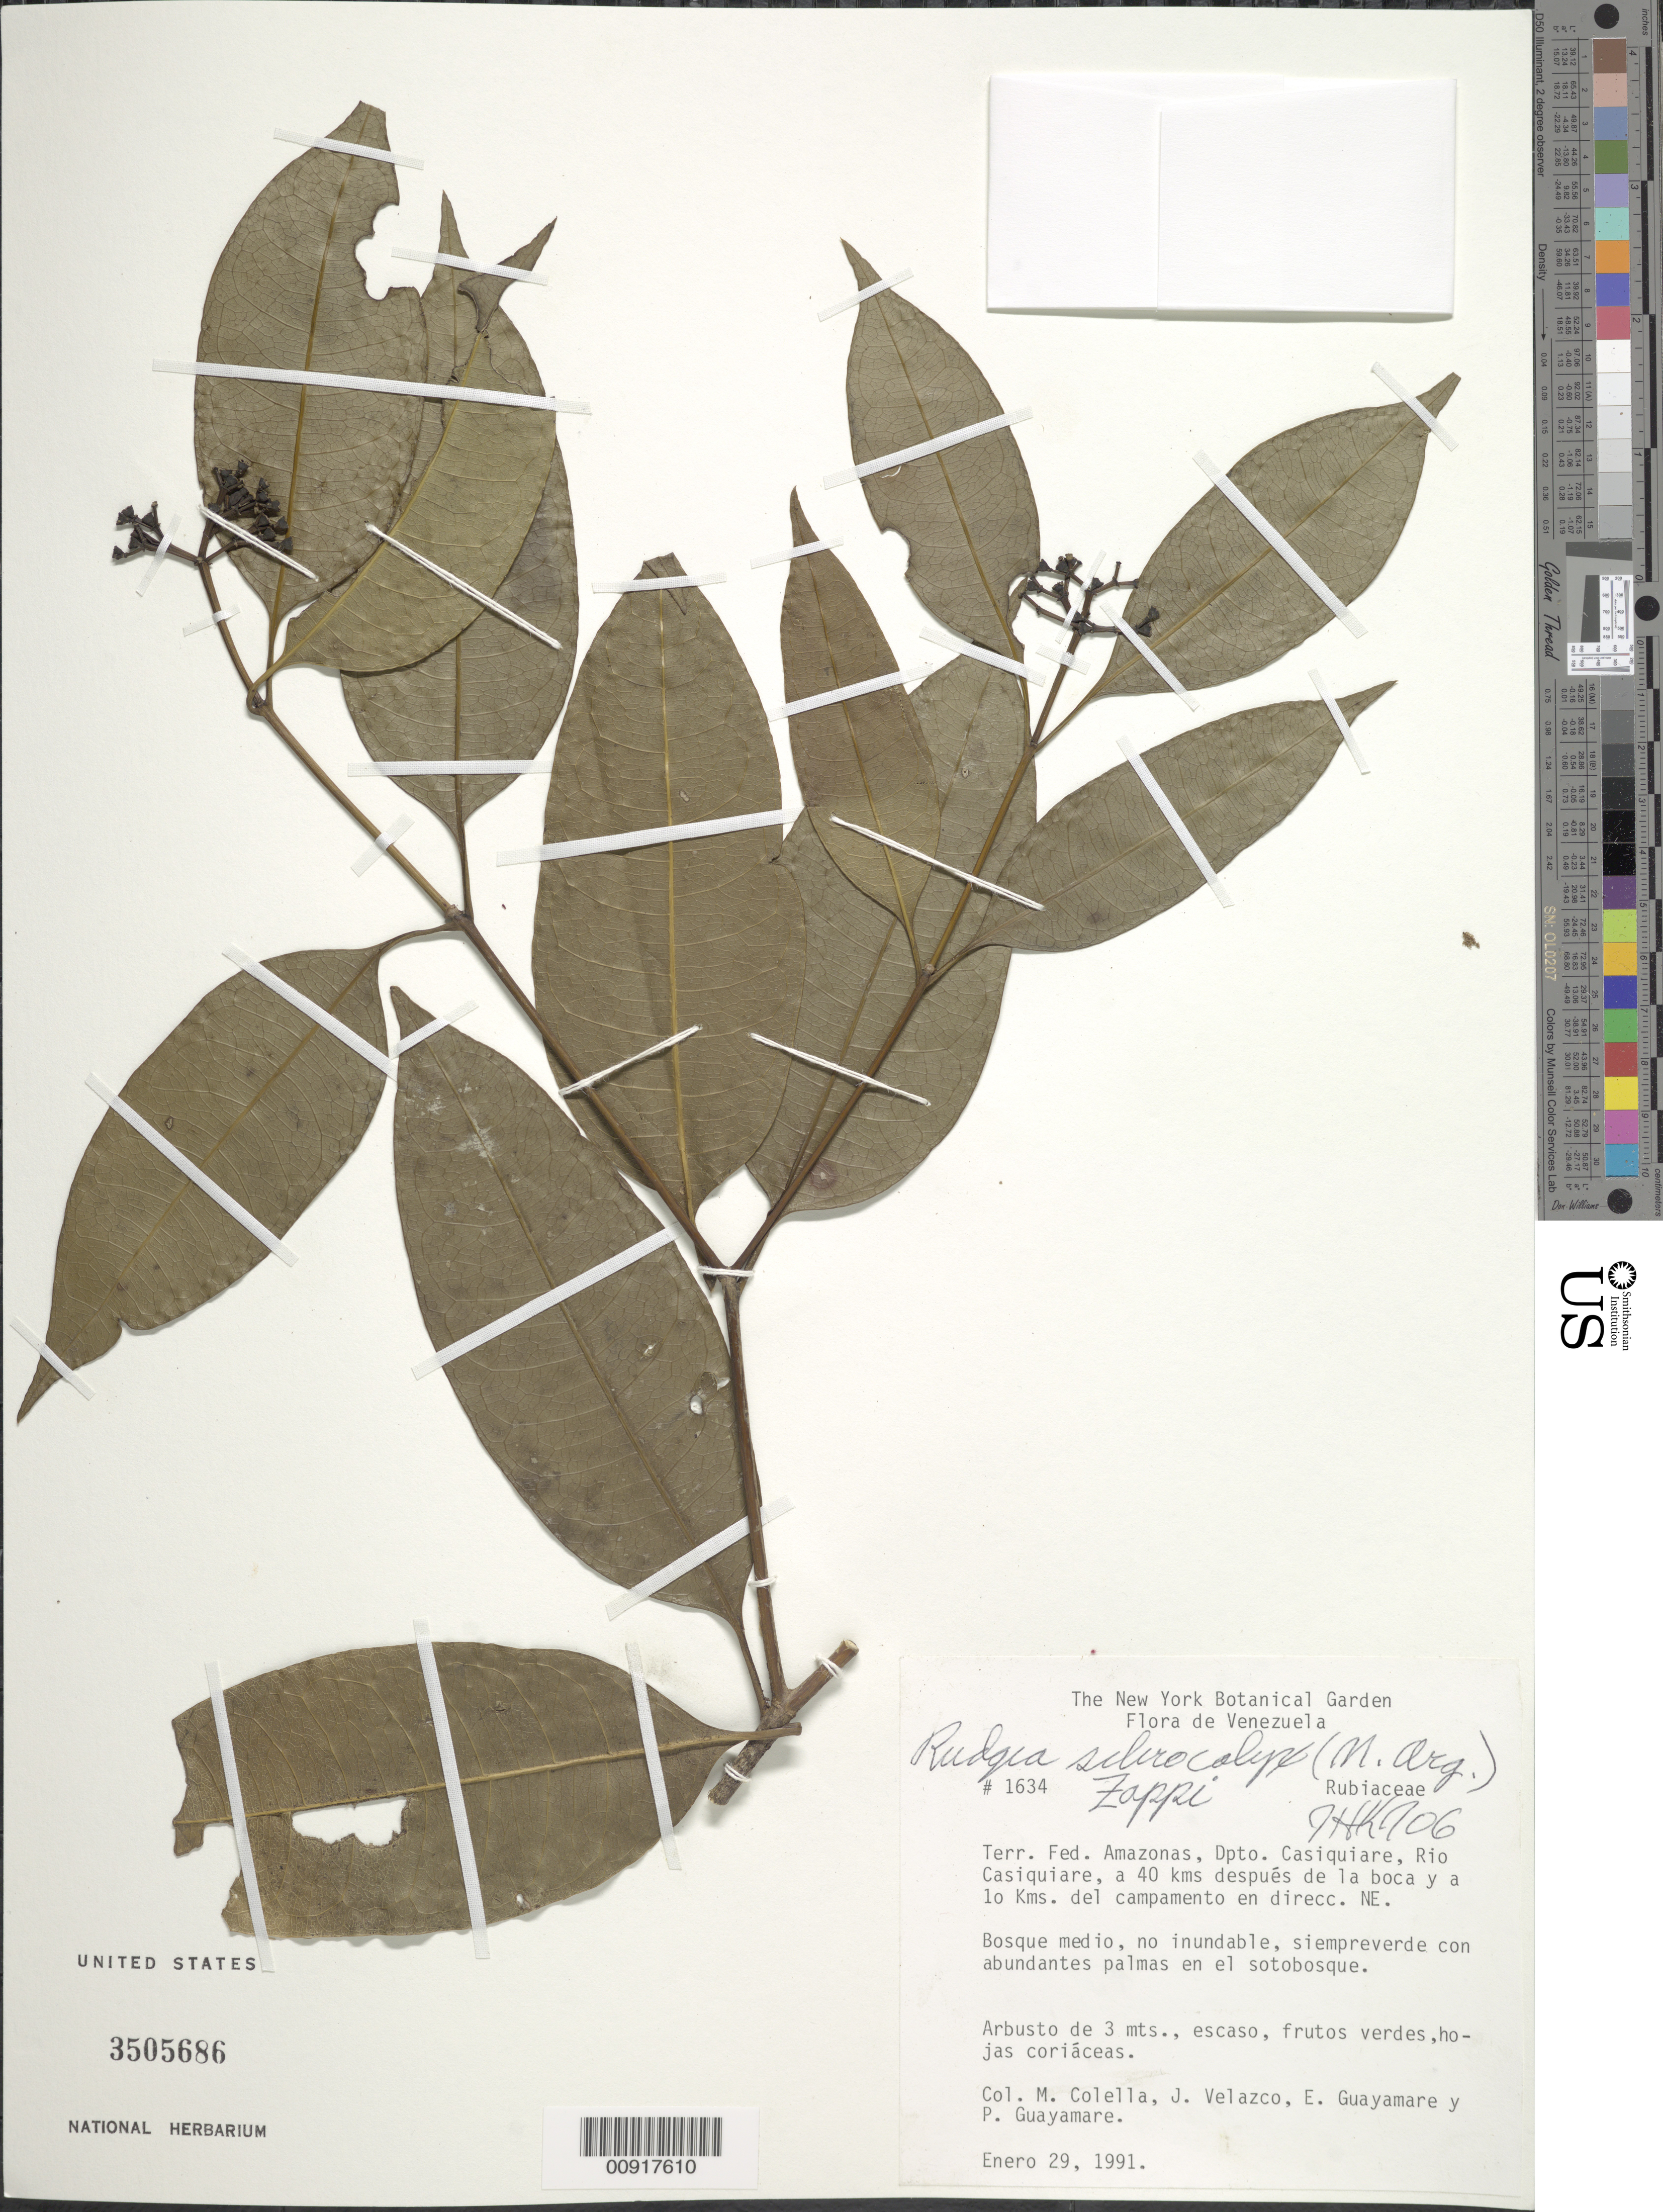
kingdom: Plantae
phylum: Tracheophyta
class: Magnoliopsida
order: Gentianales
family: Rubiaceae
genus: Rudgea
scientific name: Rudgea sclerocalyx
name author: (Müll. Arg.) Zappi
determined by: Kirkbride, J. H.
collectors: M. Colella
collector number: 1634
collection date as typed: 29-Jan-91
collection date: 1991-01-29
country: Venezuela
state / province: Amazonas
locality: Dpto. Casiquiare, Río Casiquiare, a 40 km después de la boca y a 10 kms del campamento en direcc. NE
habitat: Bosque medio, no inundable, siempreverde con abundantes palams en el sotobosque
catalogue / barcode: US 3505686